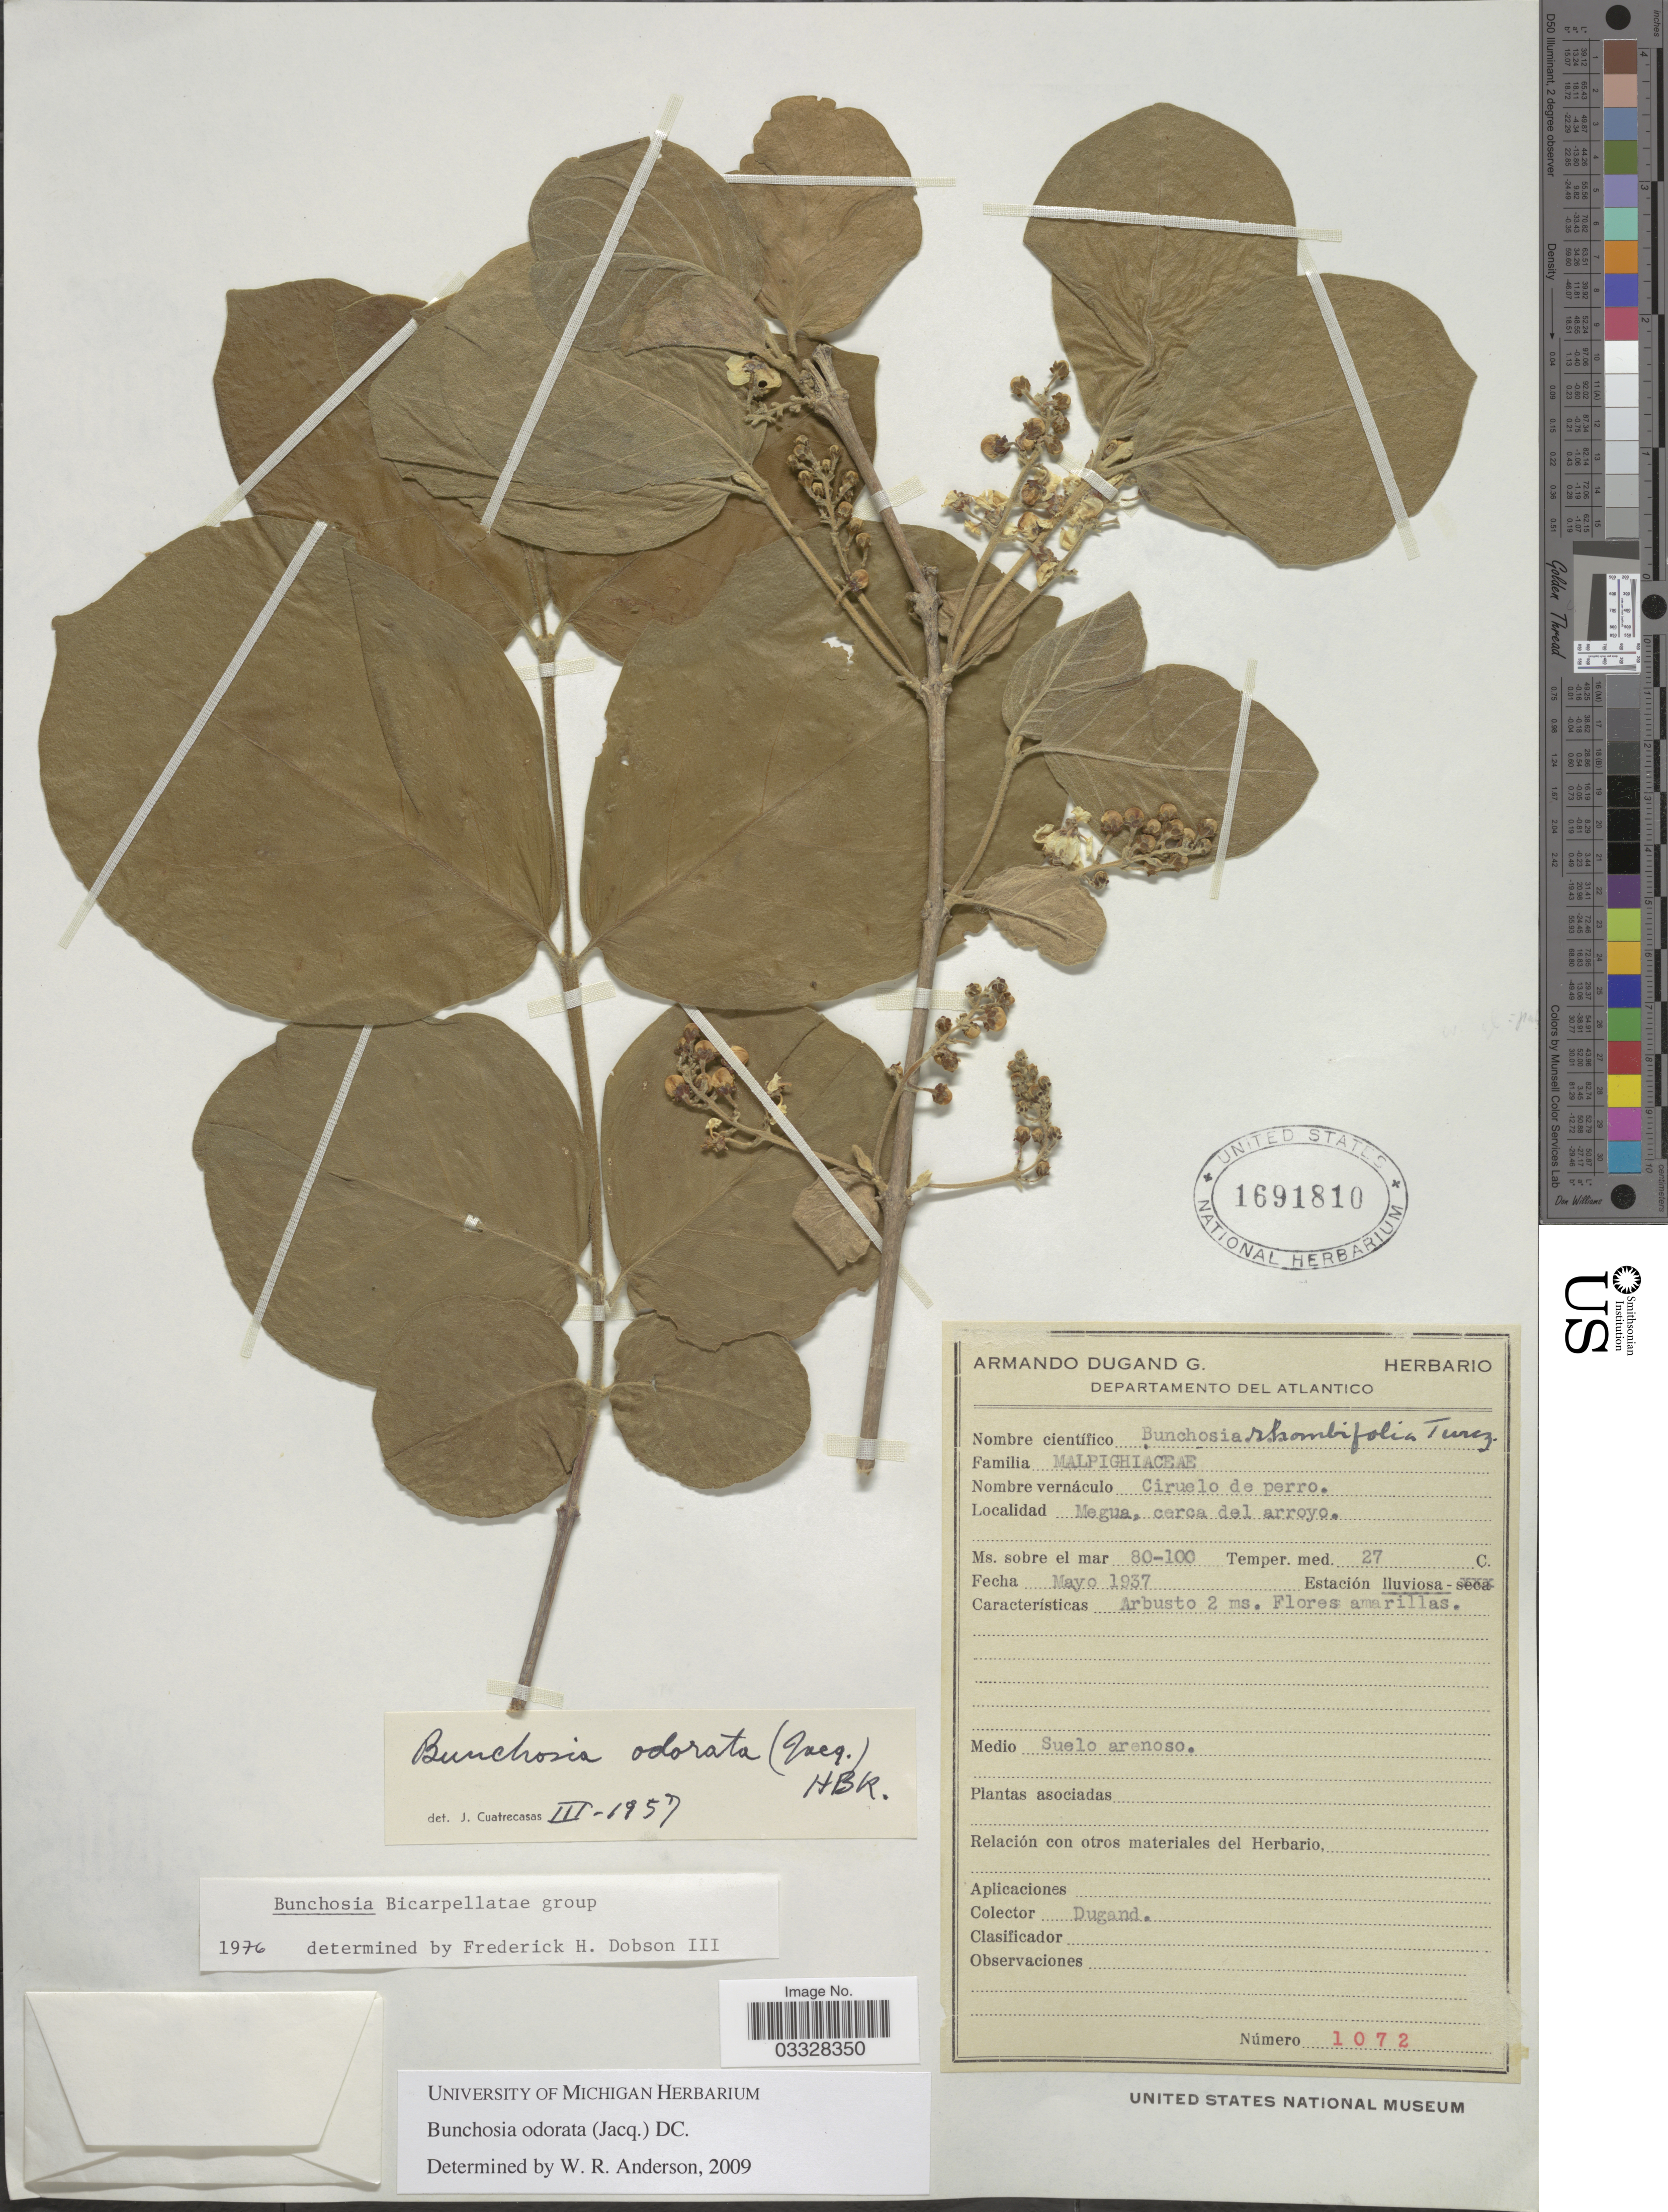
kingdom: Plantae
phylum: Tracheophyta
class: Magnoliopsida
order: Malpighiales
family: Malpighiaceae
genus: Bunchosia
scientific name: Bunchosia odorata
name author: (Jacq.) DC.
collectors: A. Dugand G.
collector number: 1072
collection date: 1937-05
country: Colombia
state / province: Atlántico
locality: Departamento del Atlantico. Megua, cerca del arroyo.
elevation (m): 80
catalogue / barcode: US 1691810